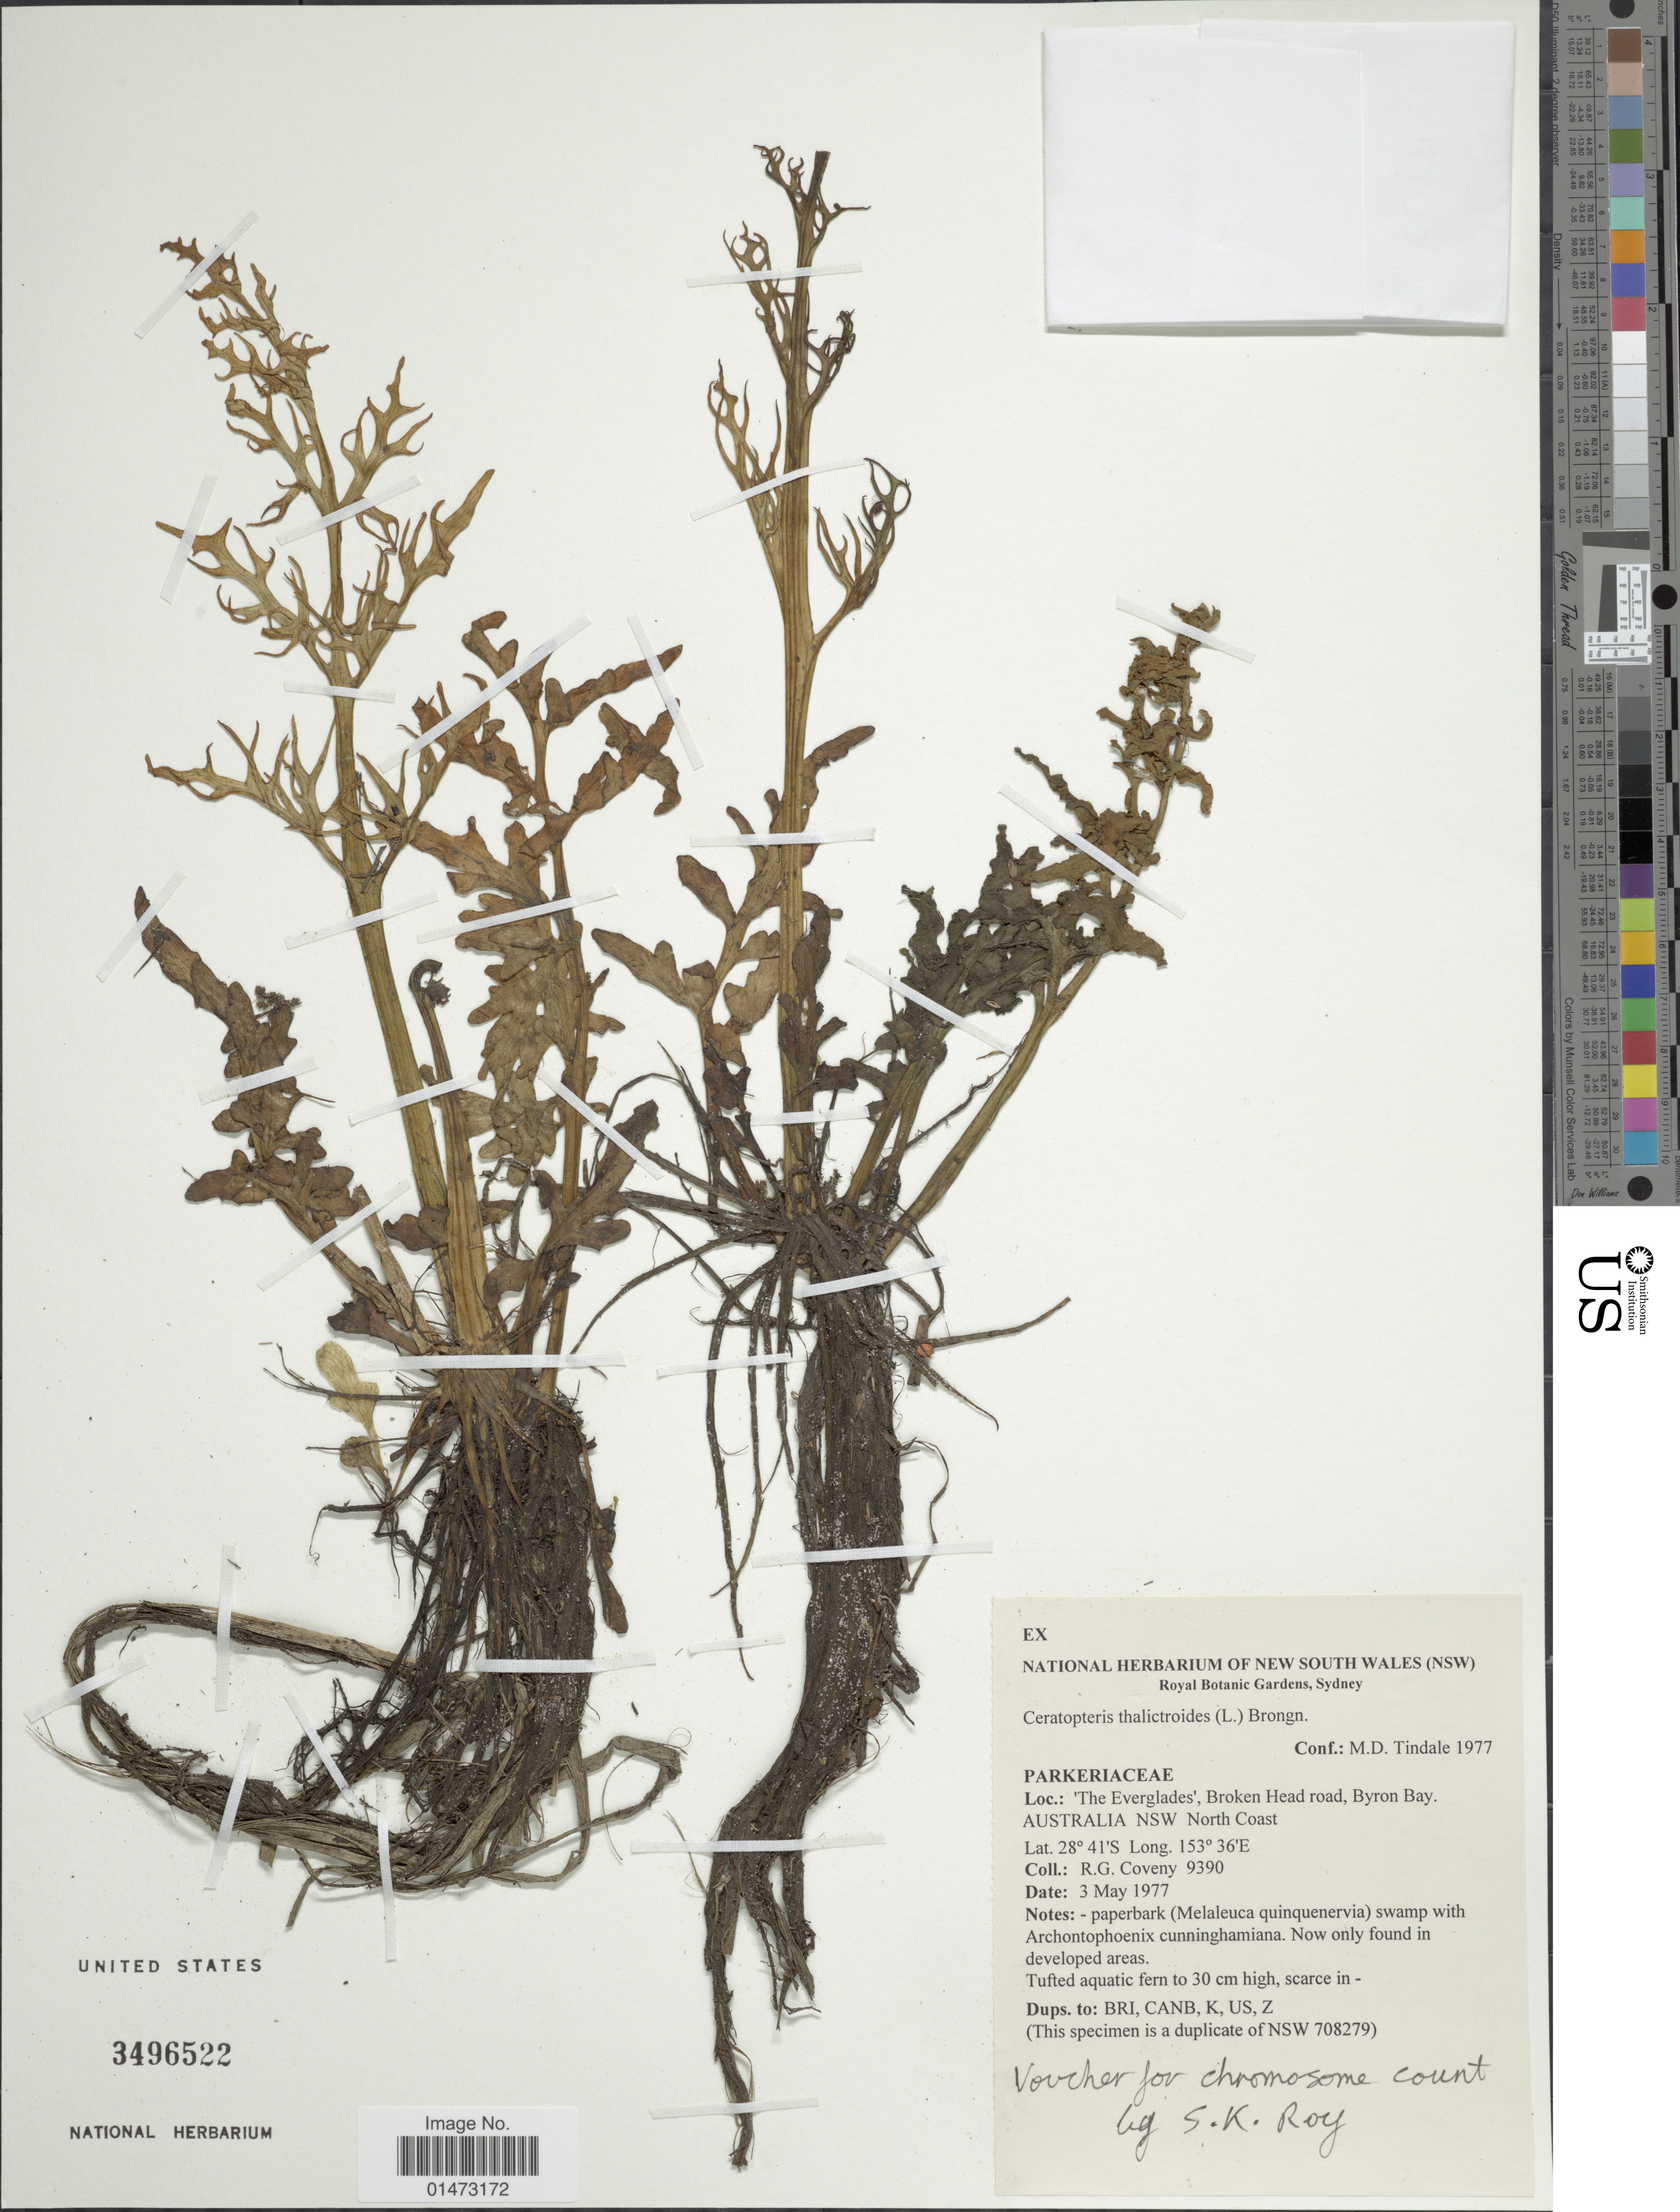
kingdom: Plantae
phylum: Tracheophyta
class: Polypodiopsida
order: Polypodiales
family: Pteridaceae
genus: Ceratopteris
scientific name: Ceratopteris thalictroides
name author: (L.) Brongn.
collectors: R. Coveny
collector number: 9390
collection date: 1977-05-03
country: Australia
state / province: New South Wales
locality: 'The Everglades', Broken Head road, Byron Bay. Australia NSW North Coast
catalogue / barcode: US 3496522